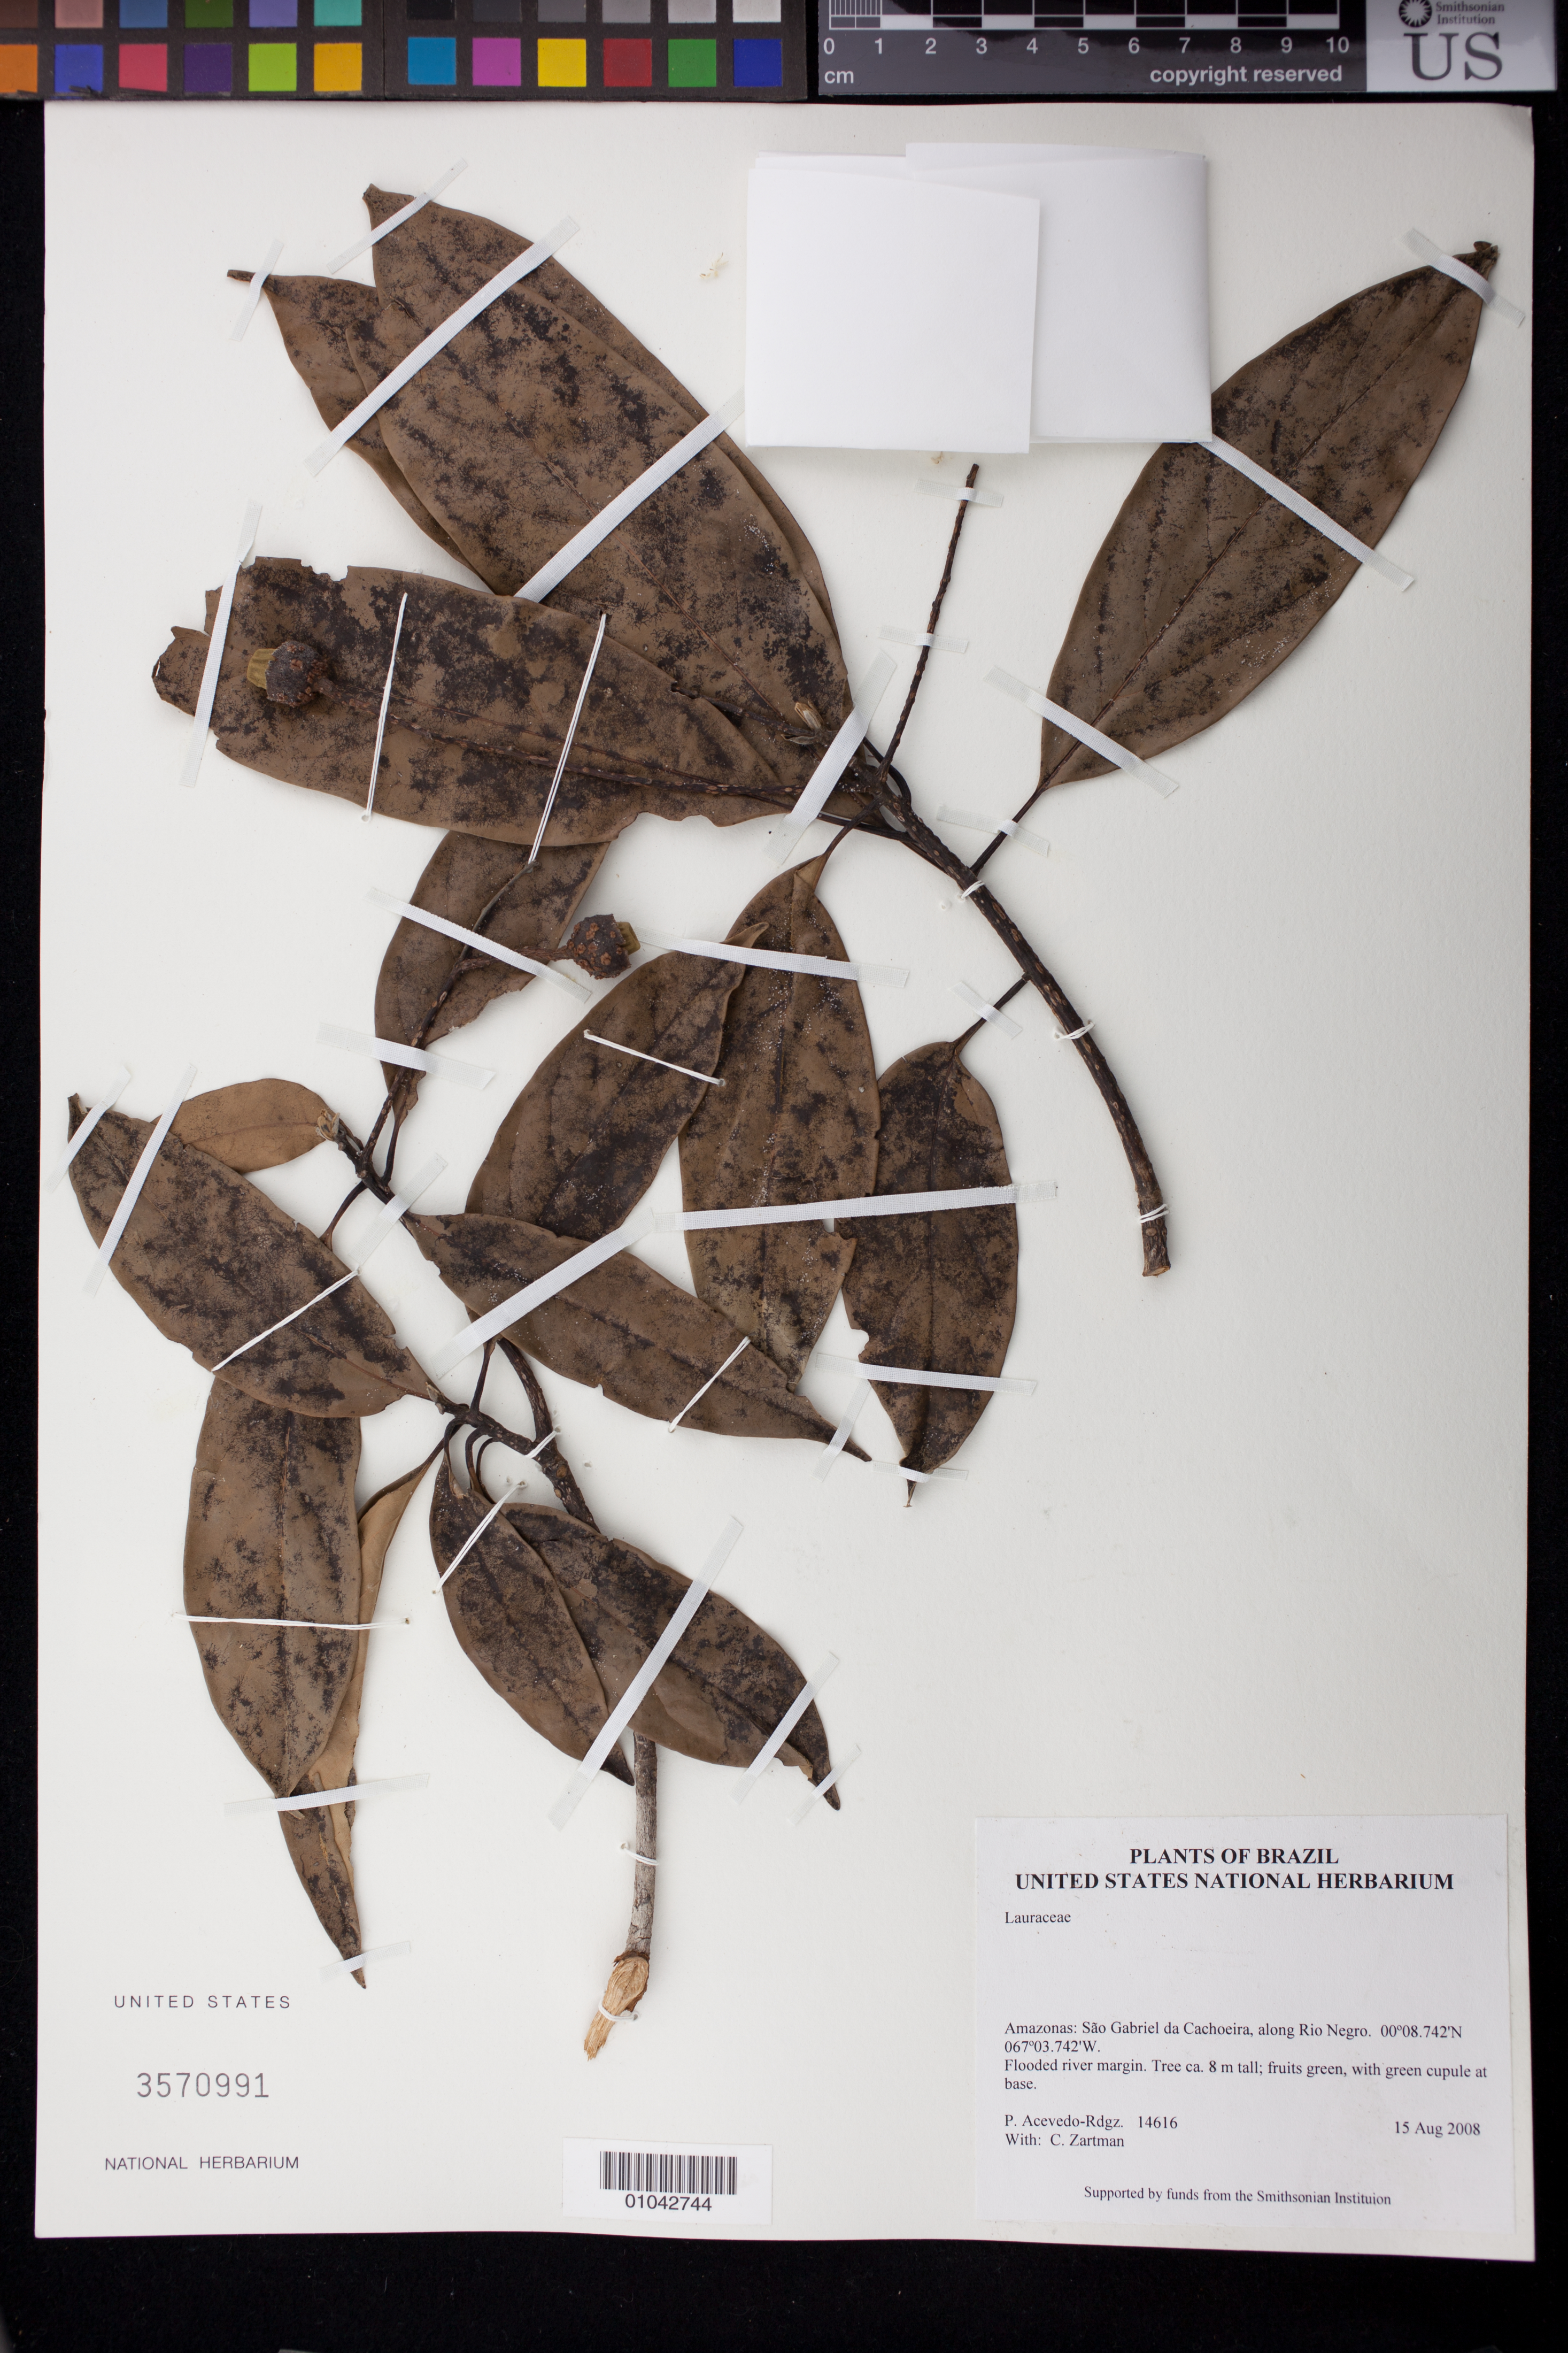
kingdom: Plantae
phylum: Tracheophyta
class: Magnoliopsida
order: Laurales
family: Lauraceae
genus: Aniba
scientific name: Aniba affinis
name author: (Meisn.) Mez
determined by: Ramos, J. F.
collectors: P. Acevedo-Rodr. & C. Zartman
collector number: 14616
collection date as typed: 15 Aug 2008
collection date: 2008-08-15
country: Brazil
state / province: Amazonas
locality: Amazonas: São Gabriel da Cachoeira, along Rio Negro.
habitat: Flooded river margin.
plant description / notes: NY, MO, K, US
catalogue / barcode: US 3570991